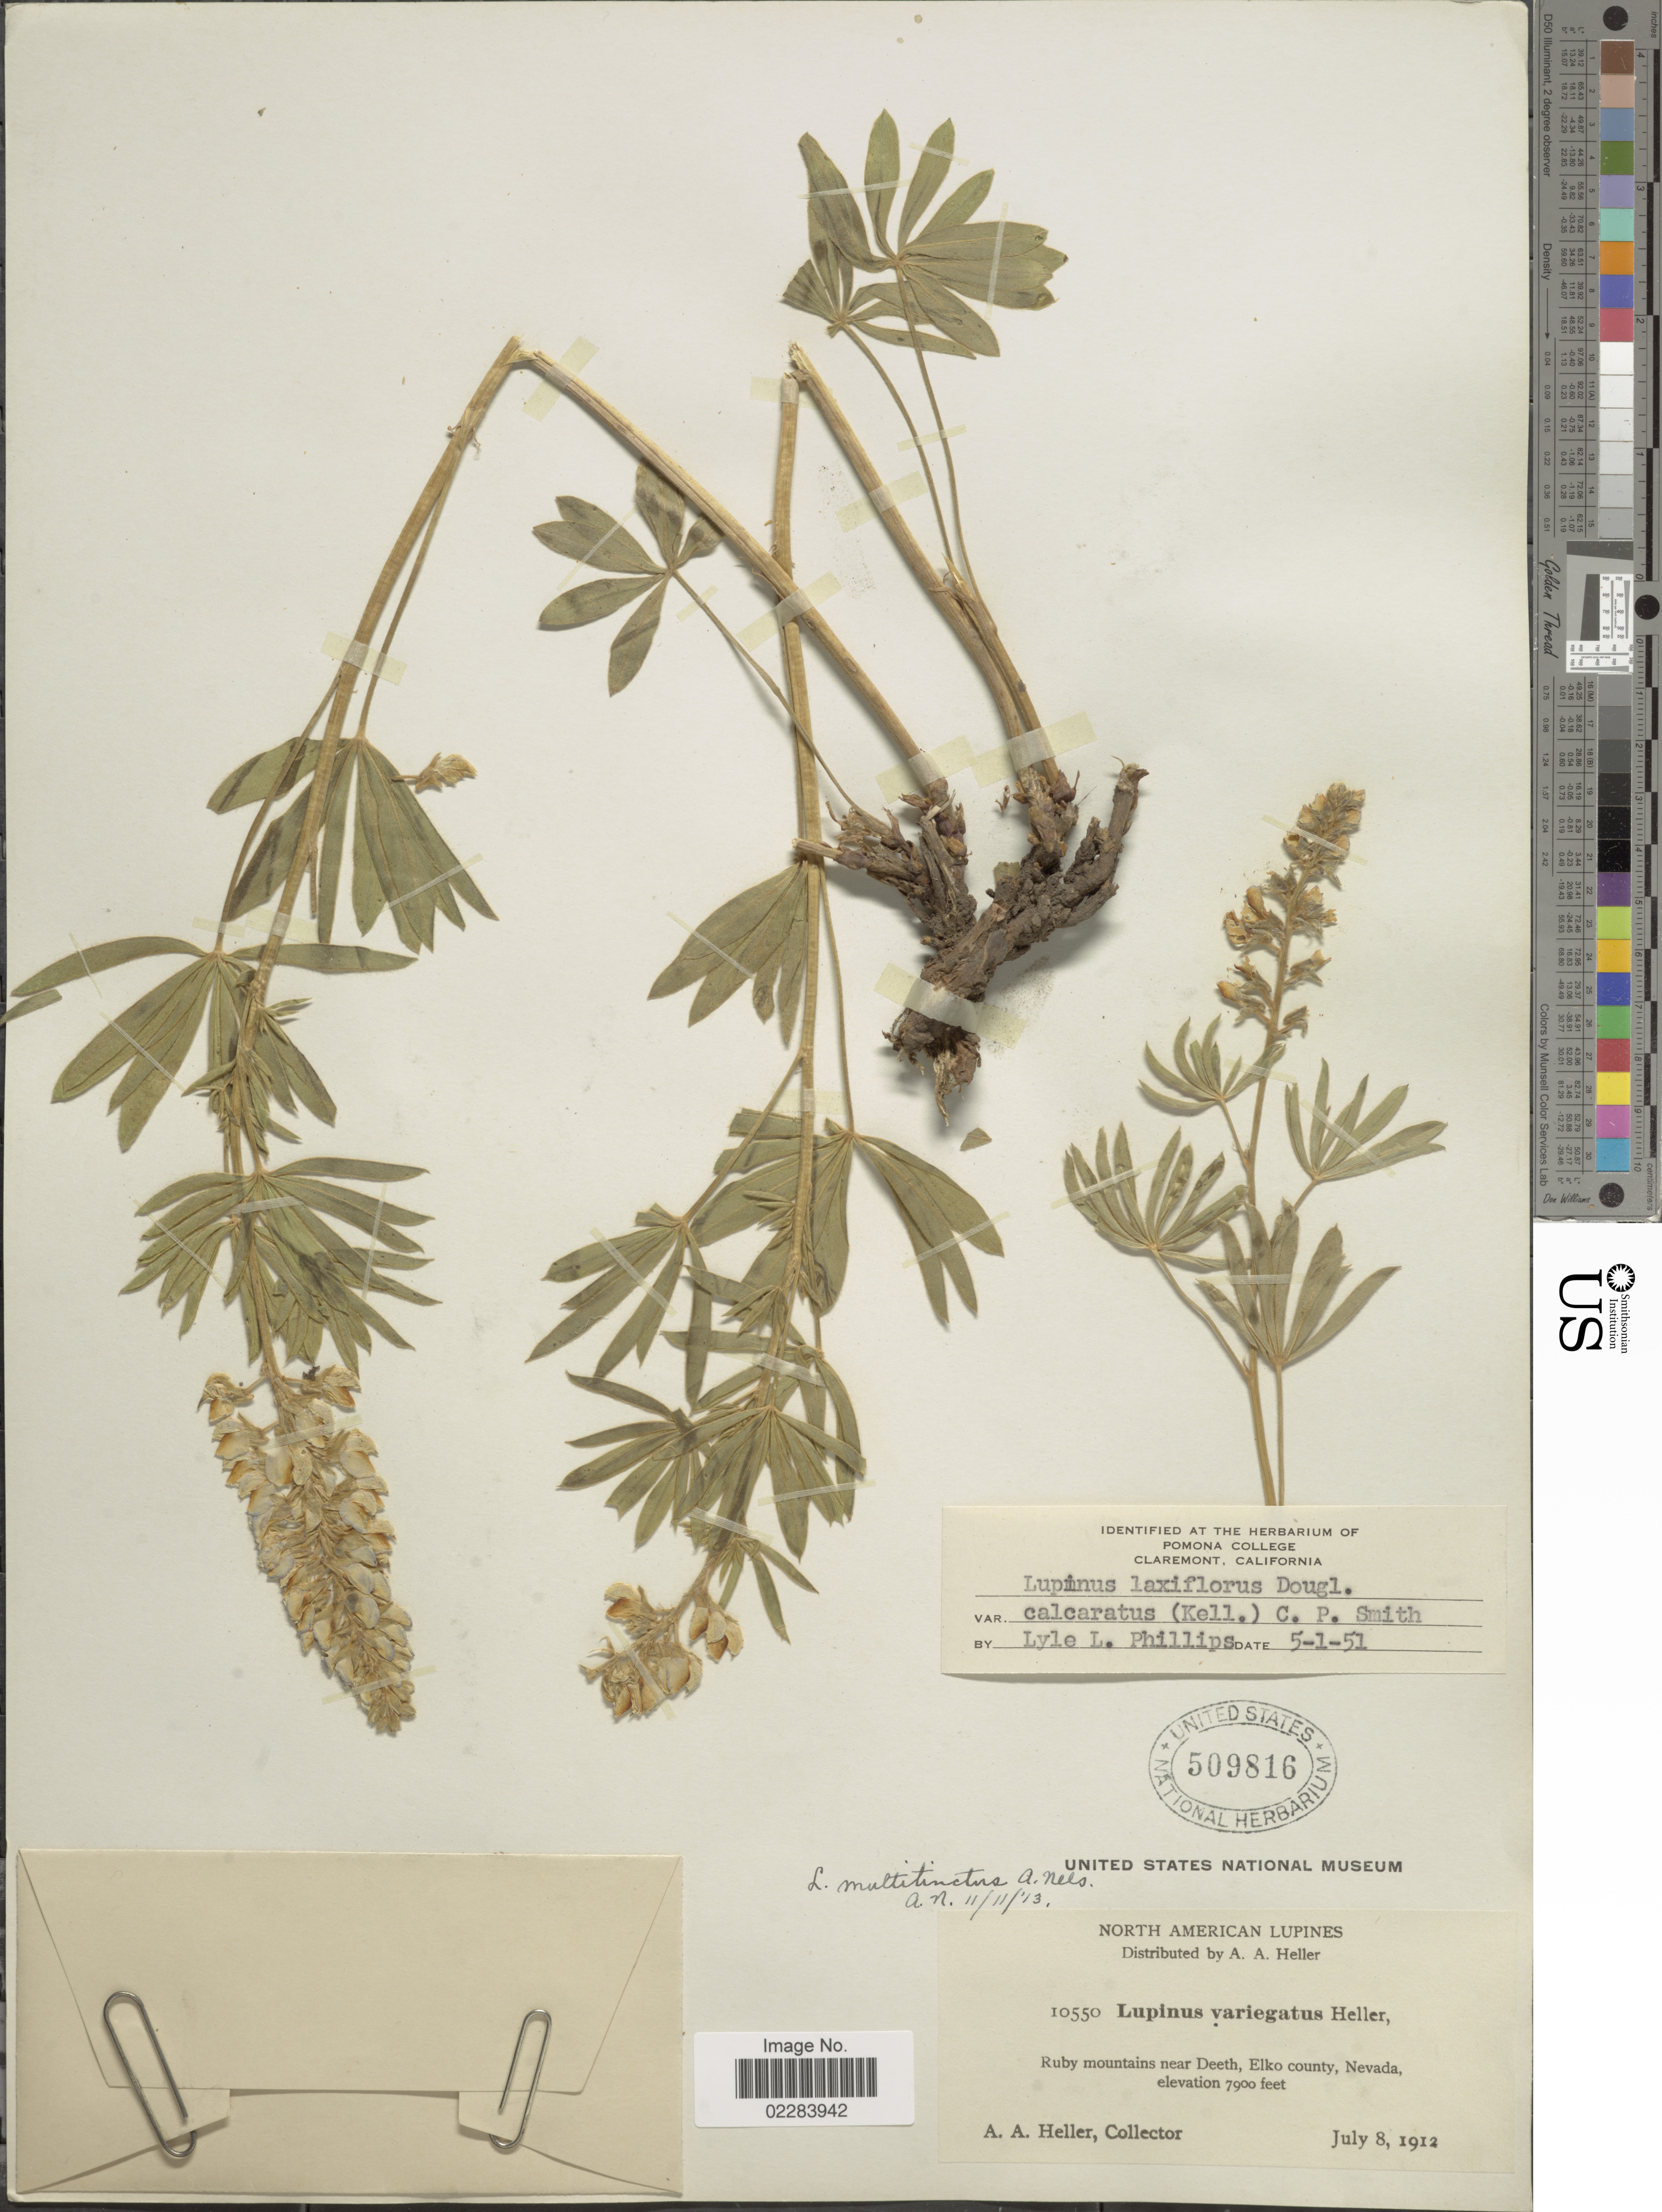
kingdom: Plantae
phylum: Tracheophyta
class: Magnoliopsida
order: Fabales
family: Fabaceae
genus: Lupinus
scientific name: Lupinus arbustus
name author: Lindl.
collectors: A. A. Heller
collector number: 10550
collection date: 1912-07-08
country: United States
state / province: Nevada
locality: Ruby mountains near Deeth, Elko county.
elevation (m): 2408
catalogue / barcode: US 509816